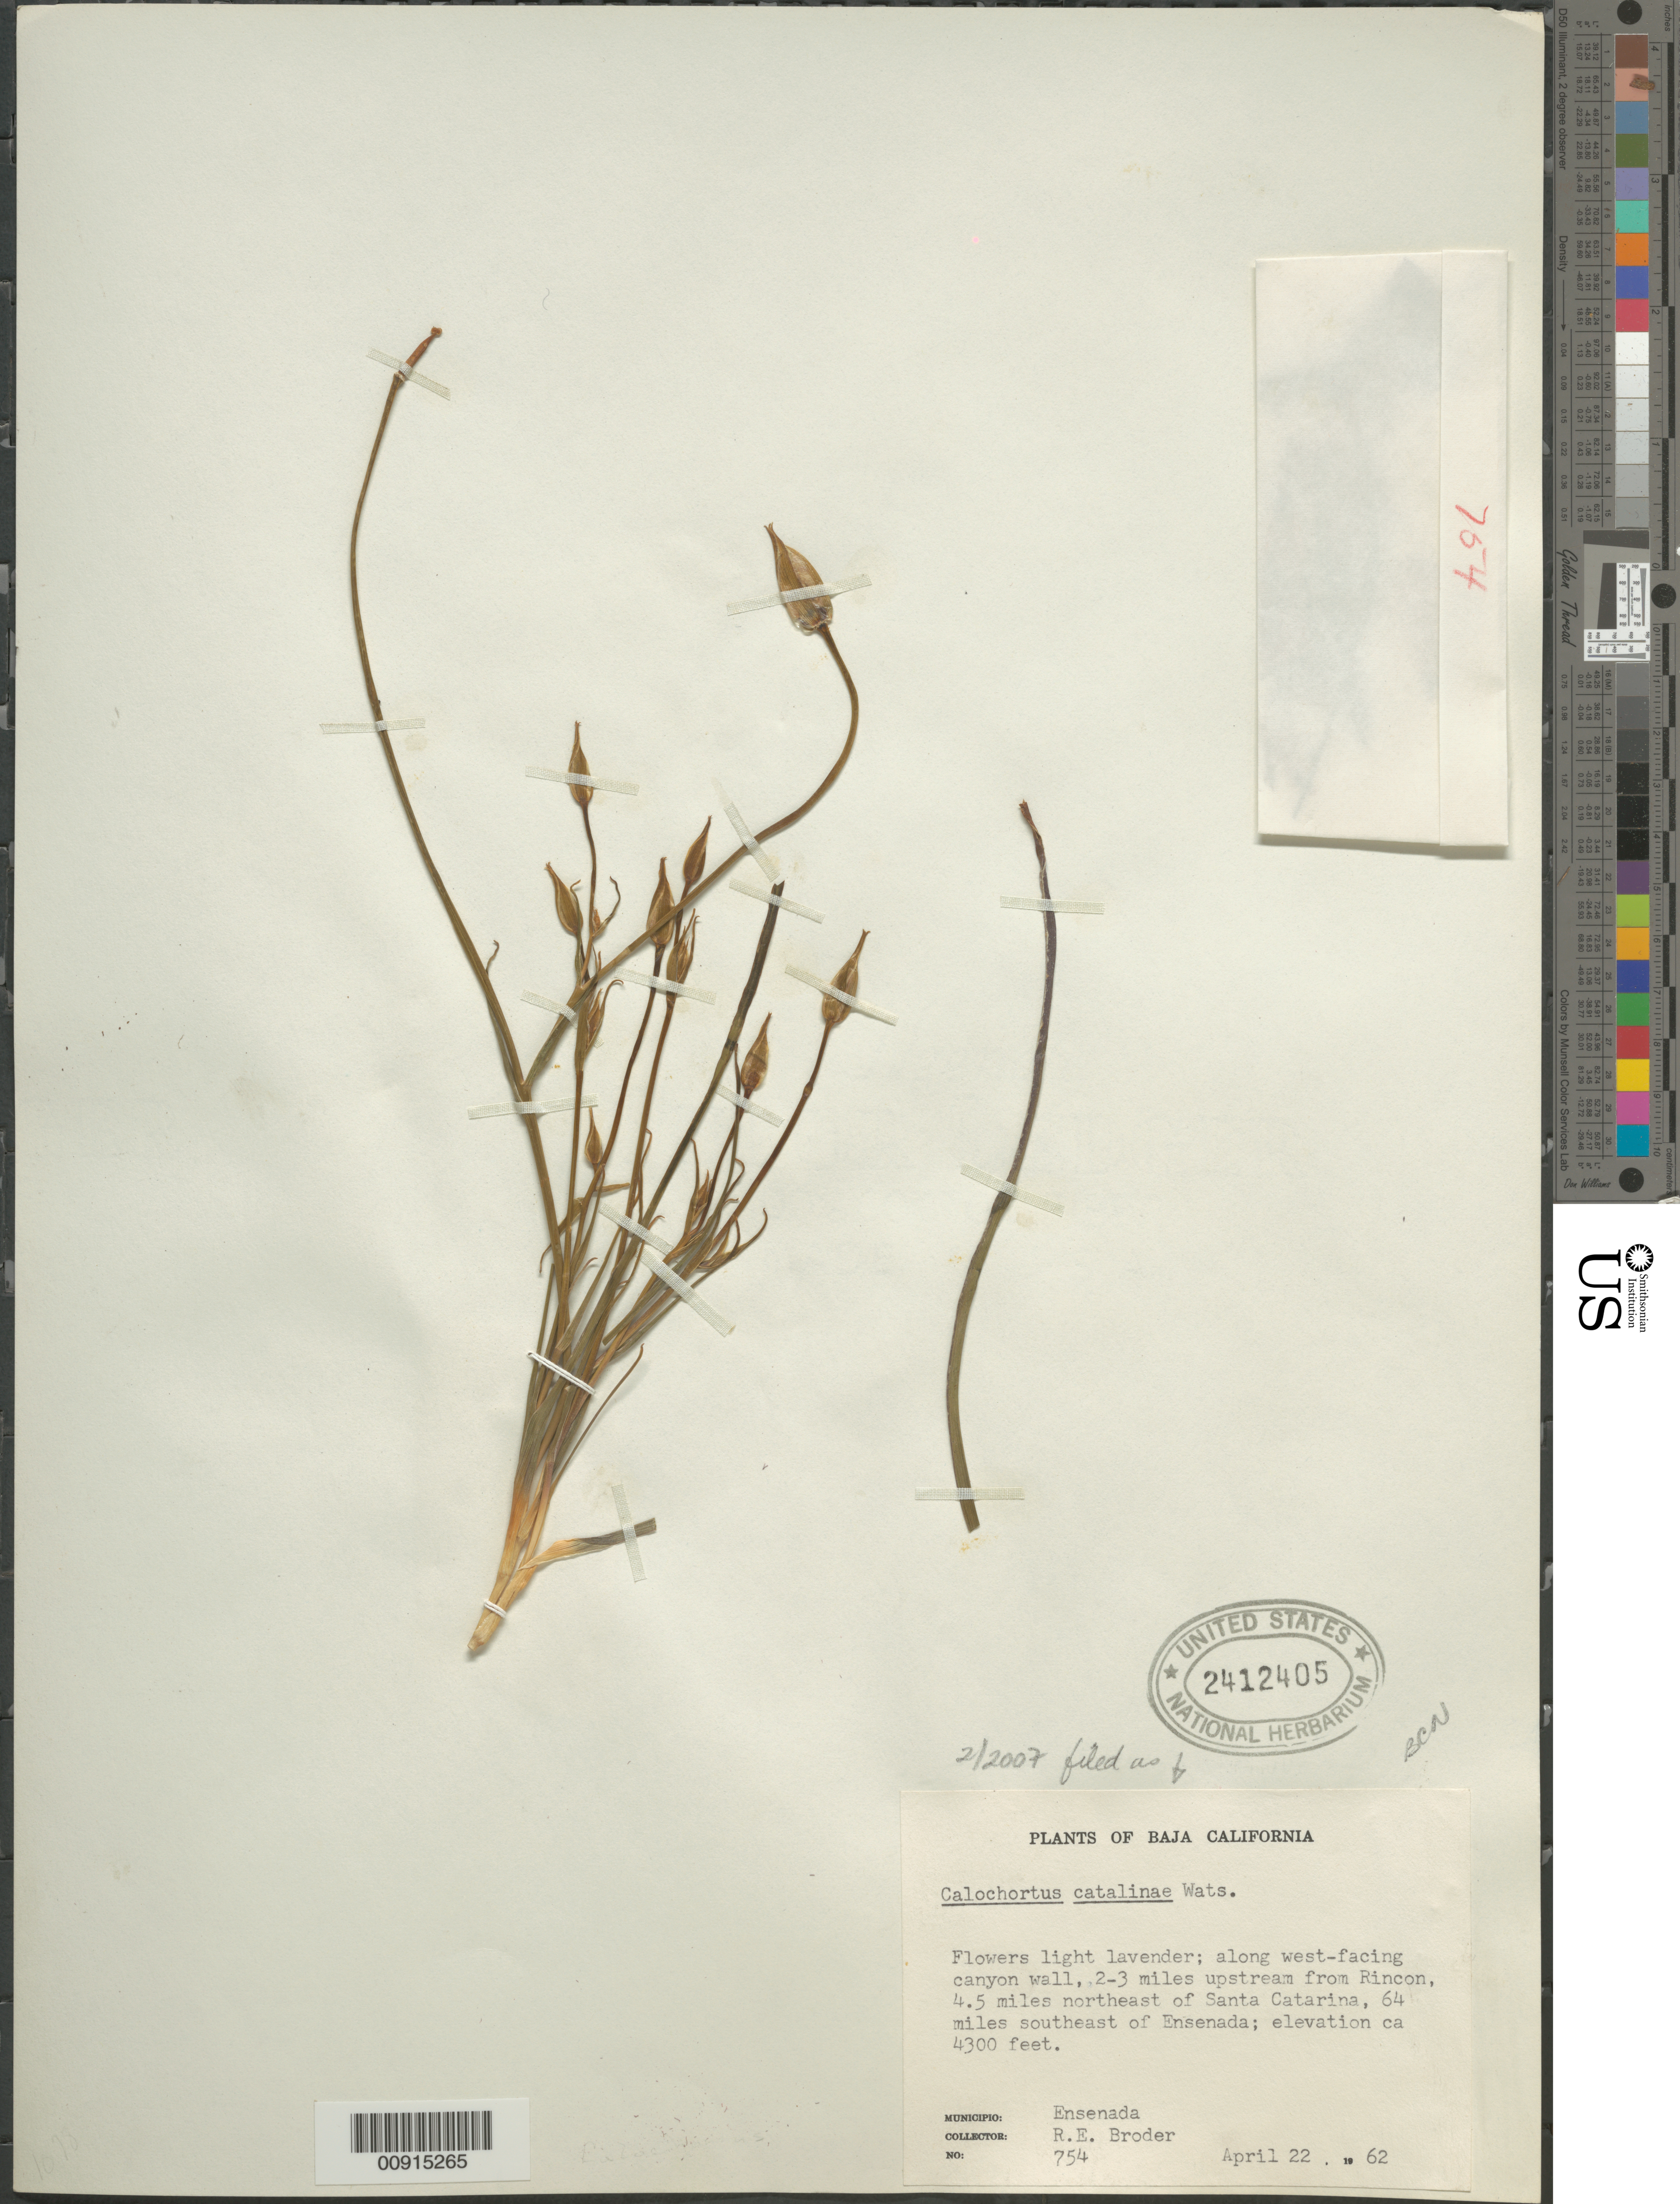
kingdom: Plantae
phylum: Tracheophyta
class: Liliopsida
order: Liliales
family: Liliaceae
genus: Calochortus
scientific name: Calochortus catalinae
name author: S. Watson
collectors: R. Broder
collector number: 754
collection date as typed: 22 Apr 1962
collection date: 1962-04-22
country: Mexico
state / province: Baja California Norte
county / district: Ensenada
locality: Baja California: Municipio Ensenada: 2-3 miles upstream from Rincon, 4.5 miles northeast of Santa Catarina, 64 miles southeast of Ensenada.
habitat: Along west-facing canyon wall.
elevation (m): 1311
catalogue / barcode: US 2412405